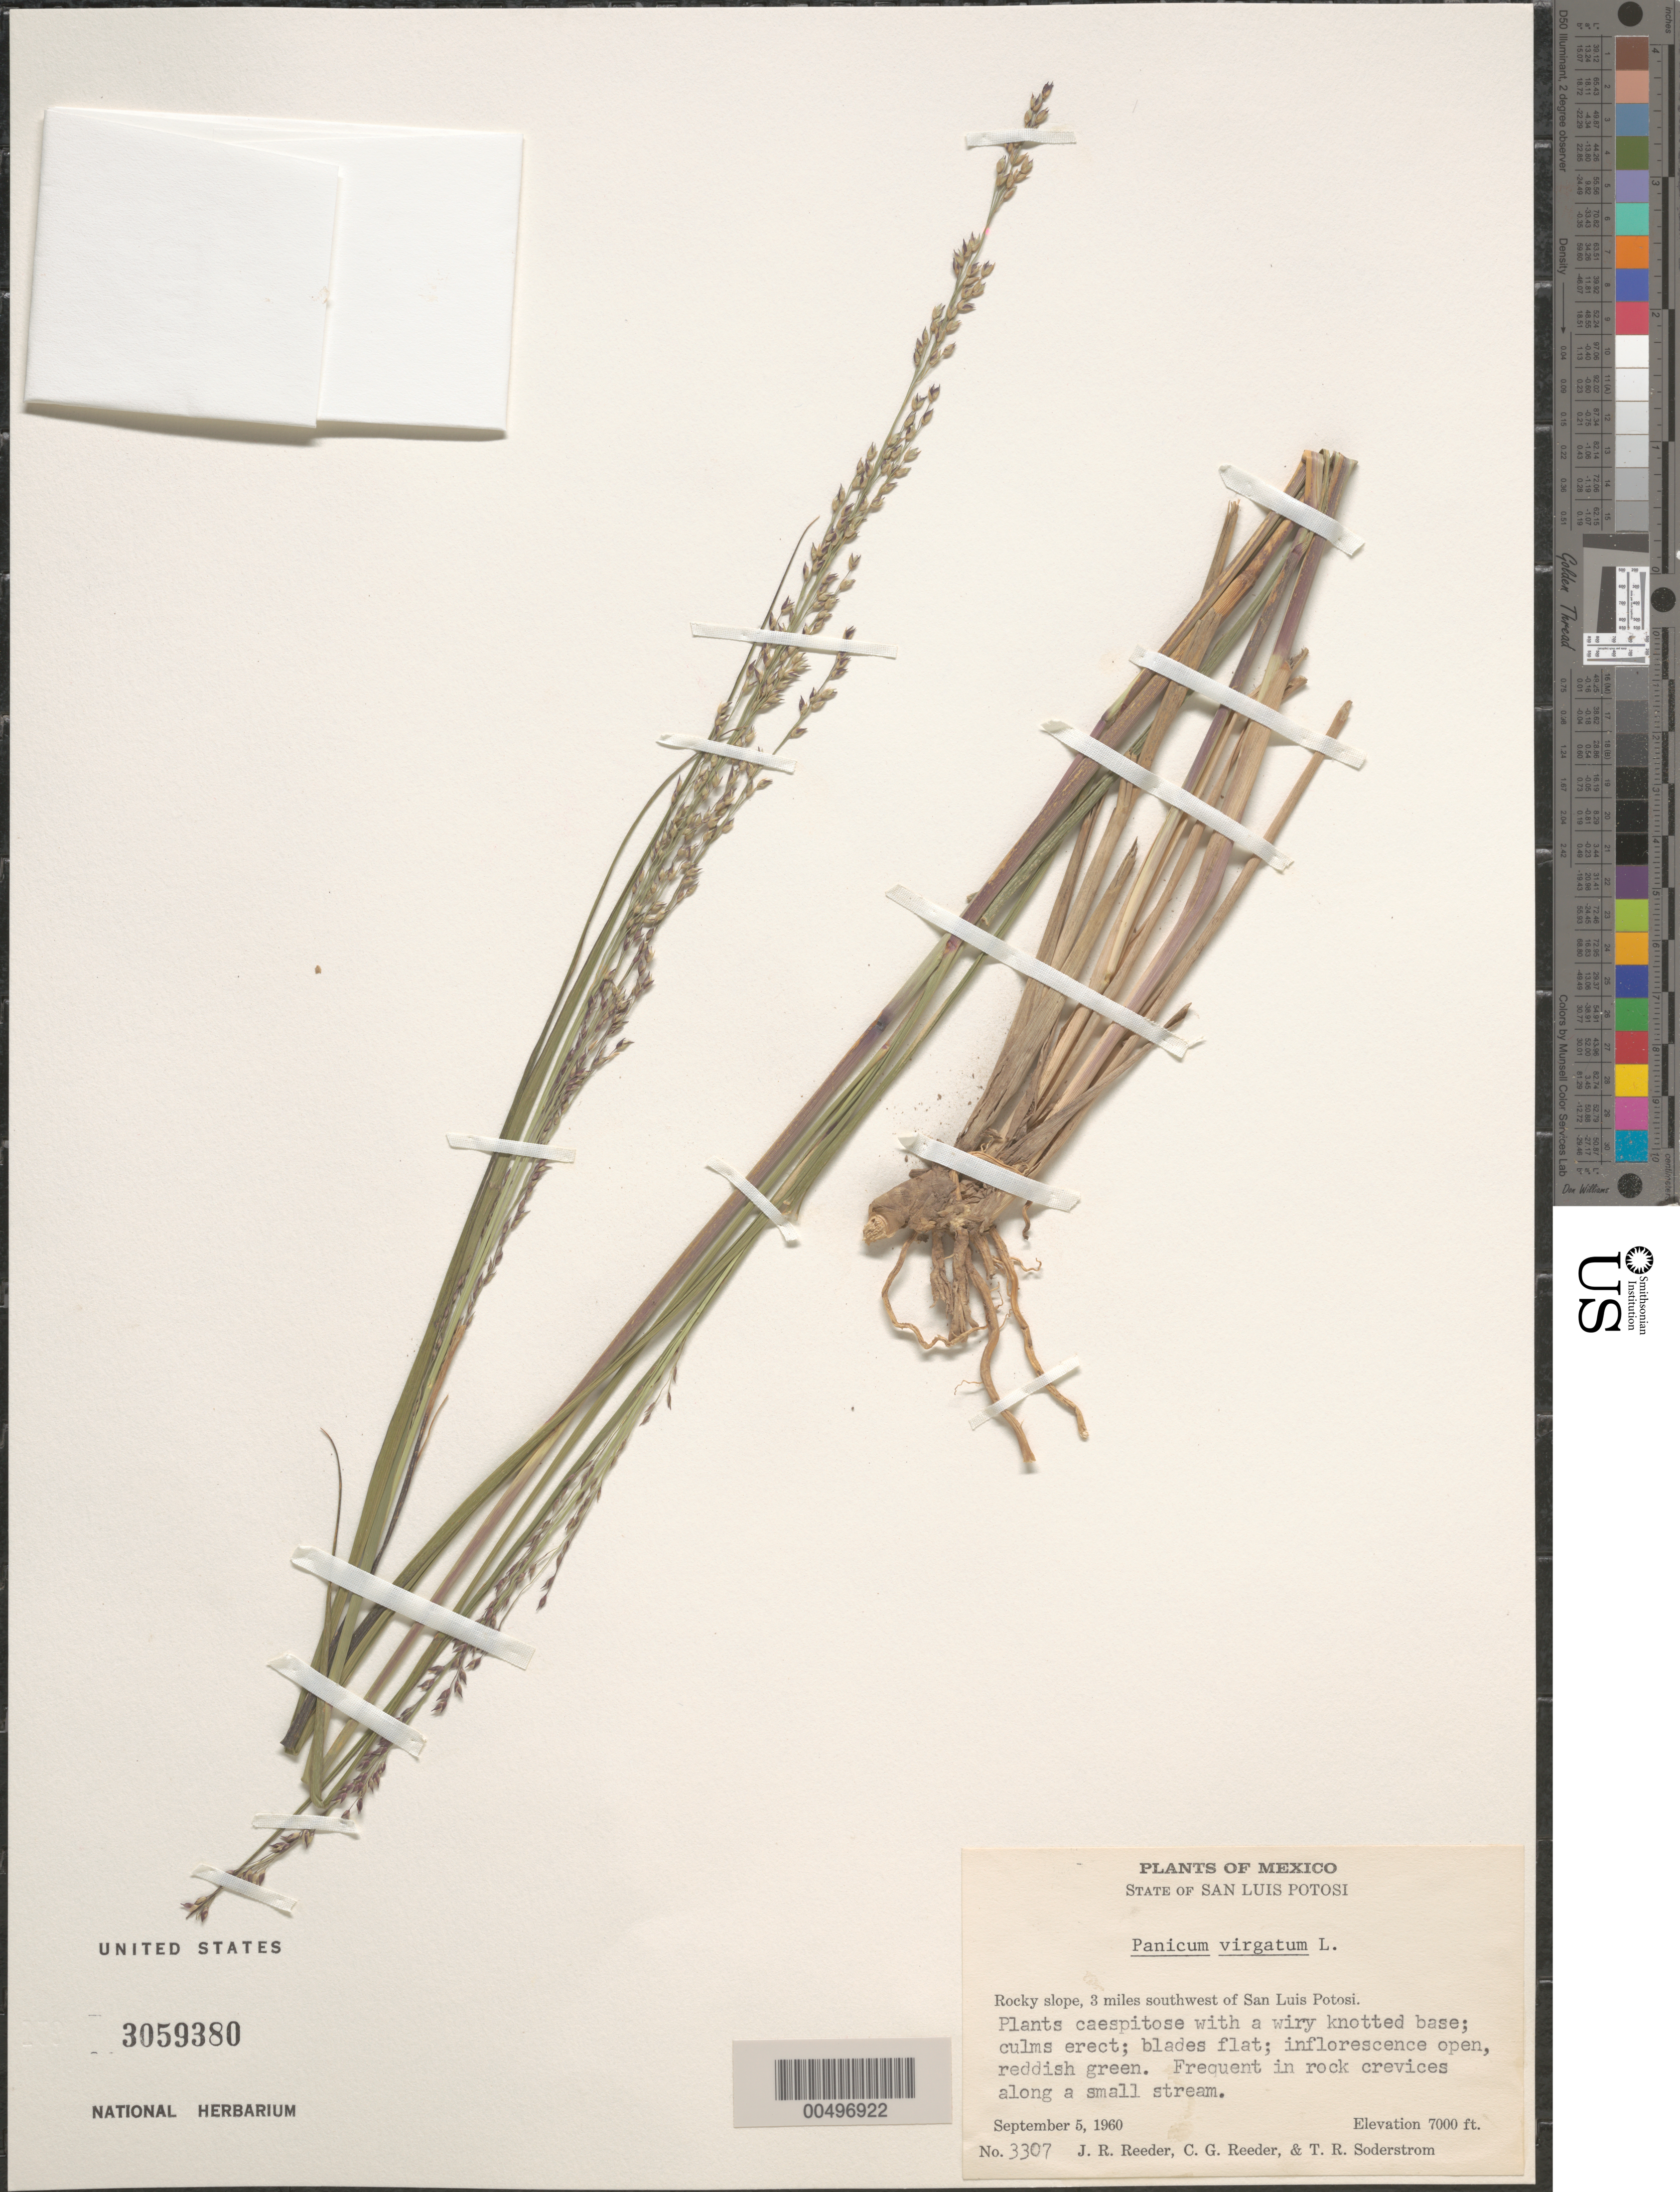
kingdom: Plantae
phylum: Tracheophyta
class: Liliopsida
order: Poales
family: Poaceae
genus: Panicum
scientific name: Panicum virgatum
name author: L.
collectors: J. R. Reeder, C. G. Reeder & T. R. Soderstrom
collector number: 3307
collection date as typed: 5 Sep 1960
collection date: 1960-09-05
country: Mexico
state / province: San Luis Potosi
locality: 3 mi SW of San Luis Potosi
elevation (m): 2134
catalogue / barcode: US 3059380